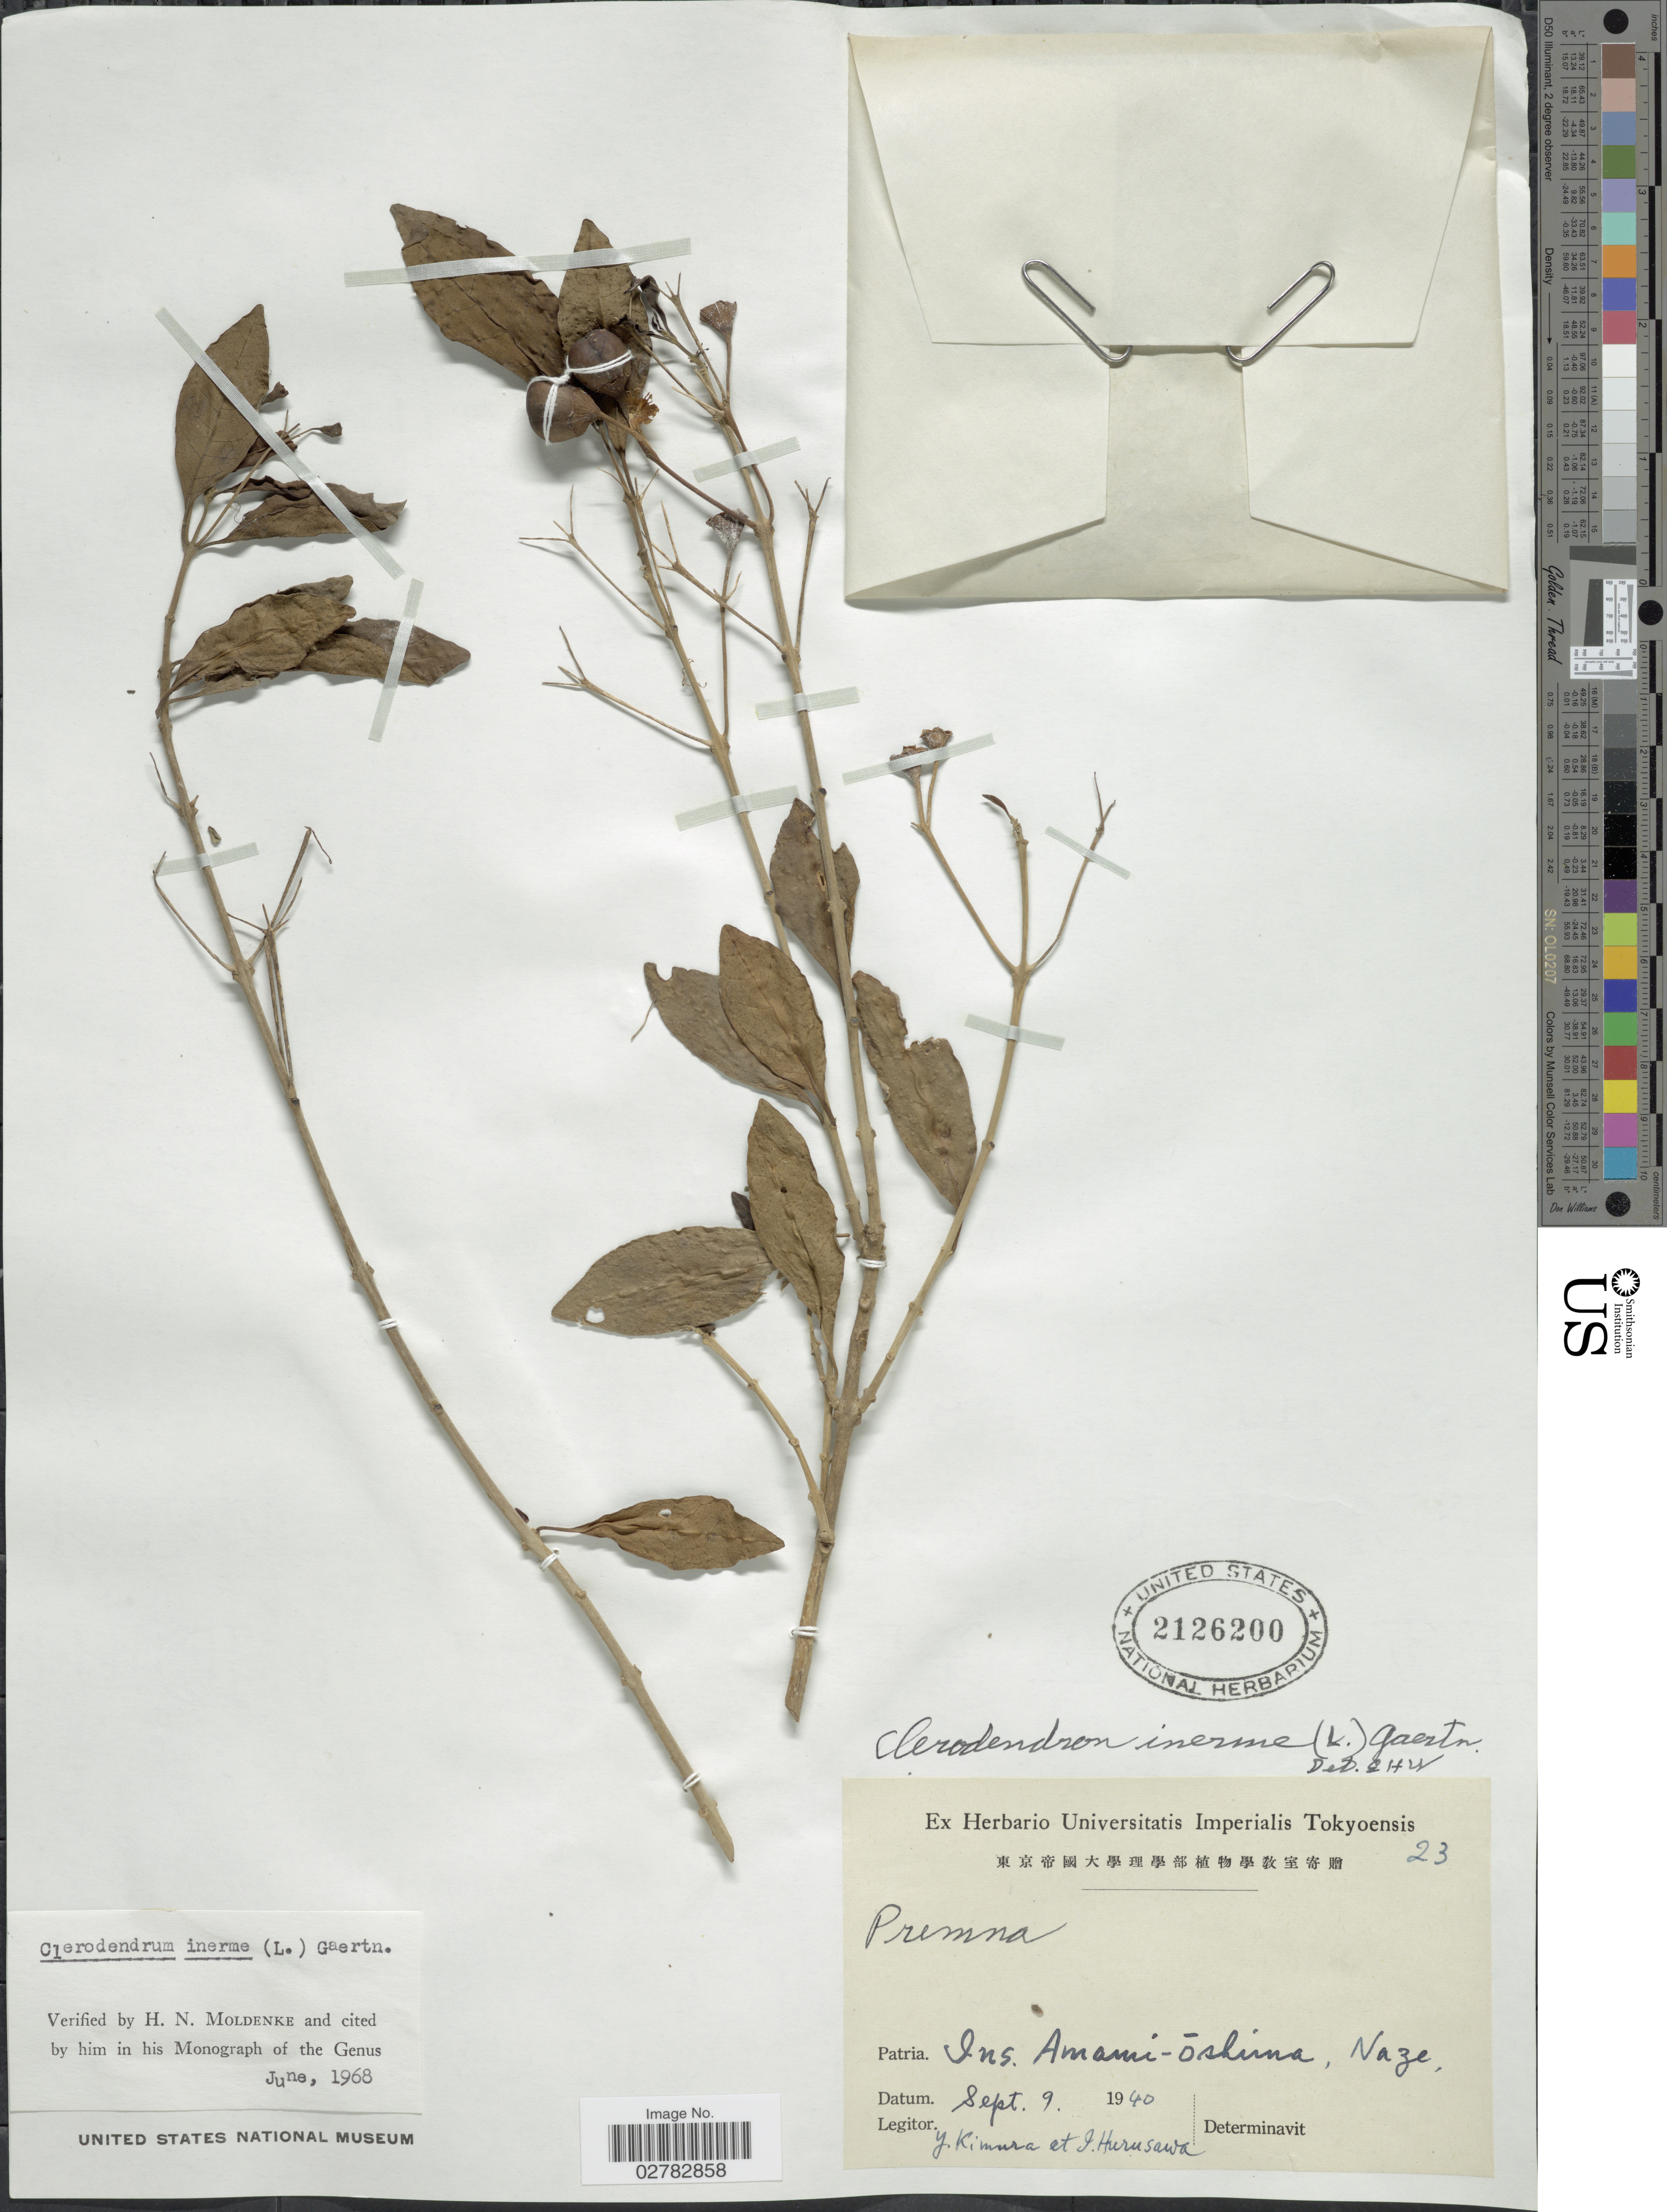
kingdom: Plantae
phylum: Tracheophyta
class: Magnoliopsida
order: Lamiales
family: Lamiaceae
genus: Clerodendrum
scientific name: Clerodendrum inerme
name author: (L.) Gaertn.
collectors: Y. Kimura & I. Hurusawa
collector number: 23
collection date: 1940-09-09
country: Japan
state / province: Okinawa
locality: Ins. Amami-õshima, Naze.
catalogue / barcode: US 2126200